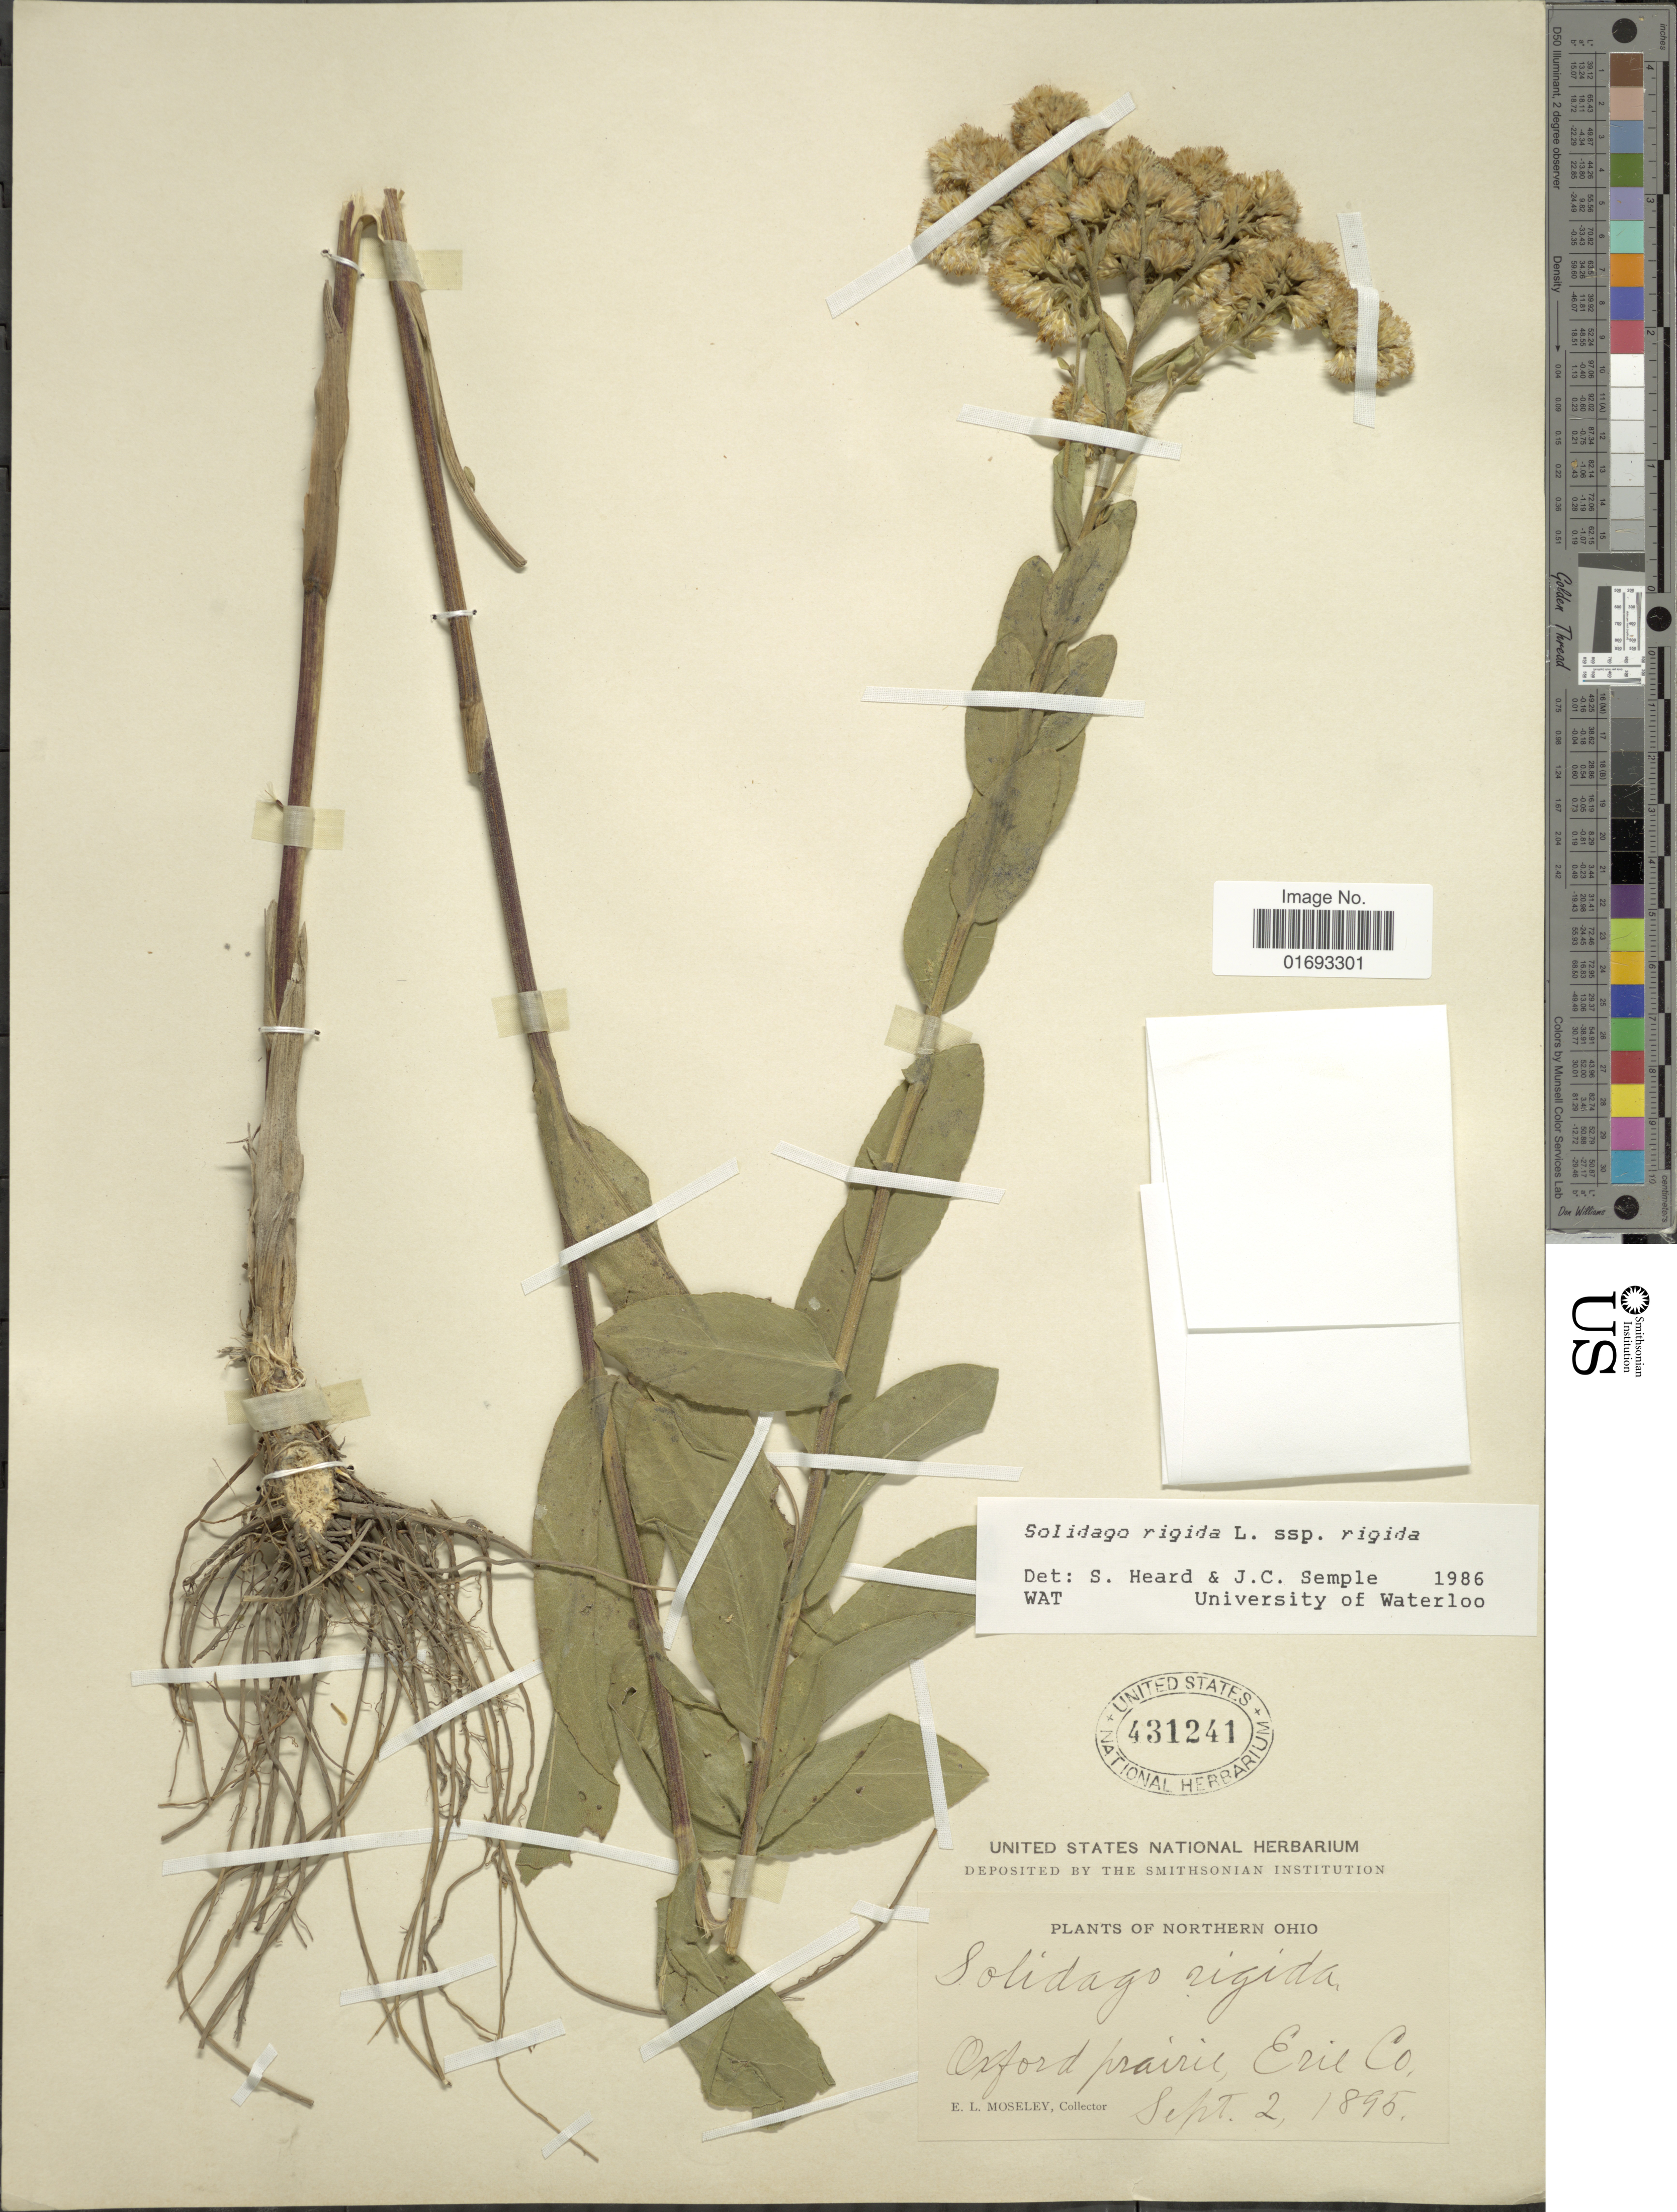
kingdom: Plantae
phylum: Tracheophyta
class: Magnoliopsida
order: Asterales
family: Asteraceae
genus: Oligoneuron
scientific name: Oligoneuron rigidum var. rigidum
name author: (L.) Small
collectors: E. Moseley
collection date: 1895-09-02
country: United States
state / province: Ohio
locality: Oxford prairie, Erie Co., Northern Ohio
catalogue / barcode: US 431241